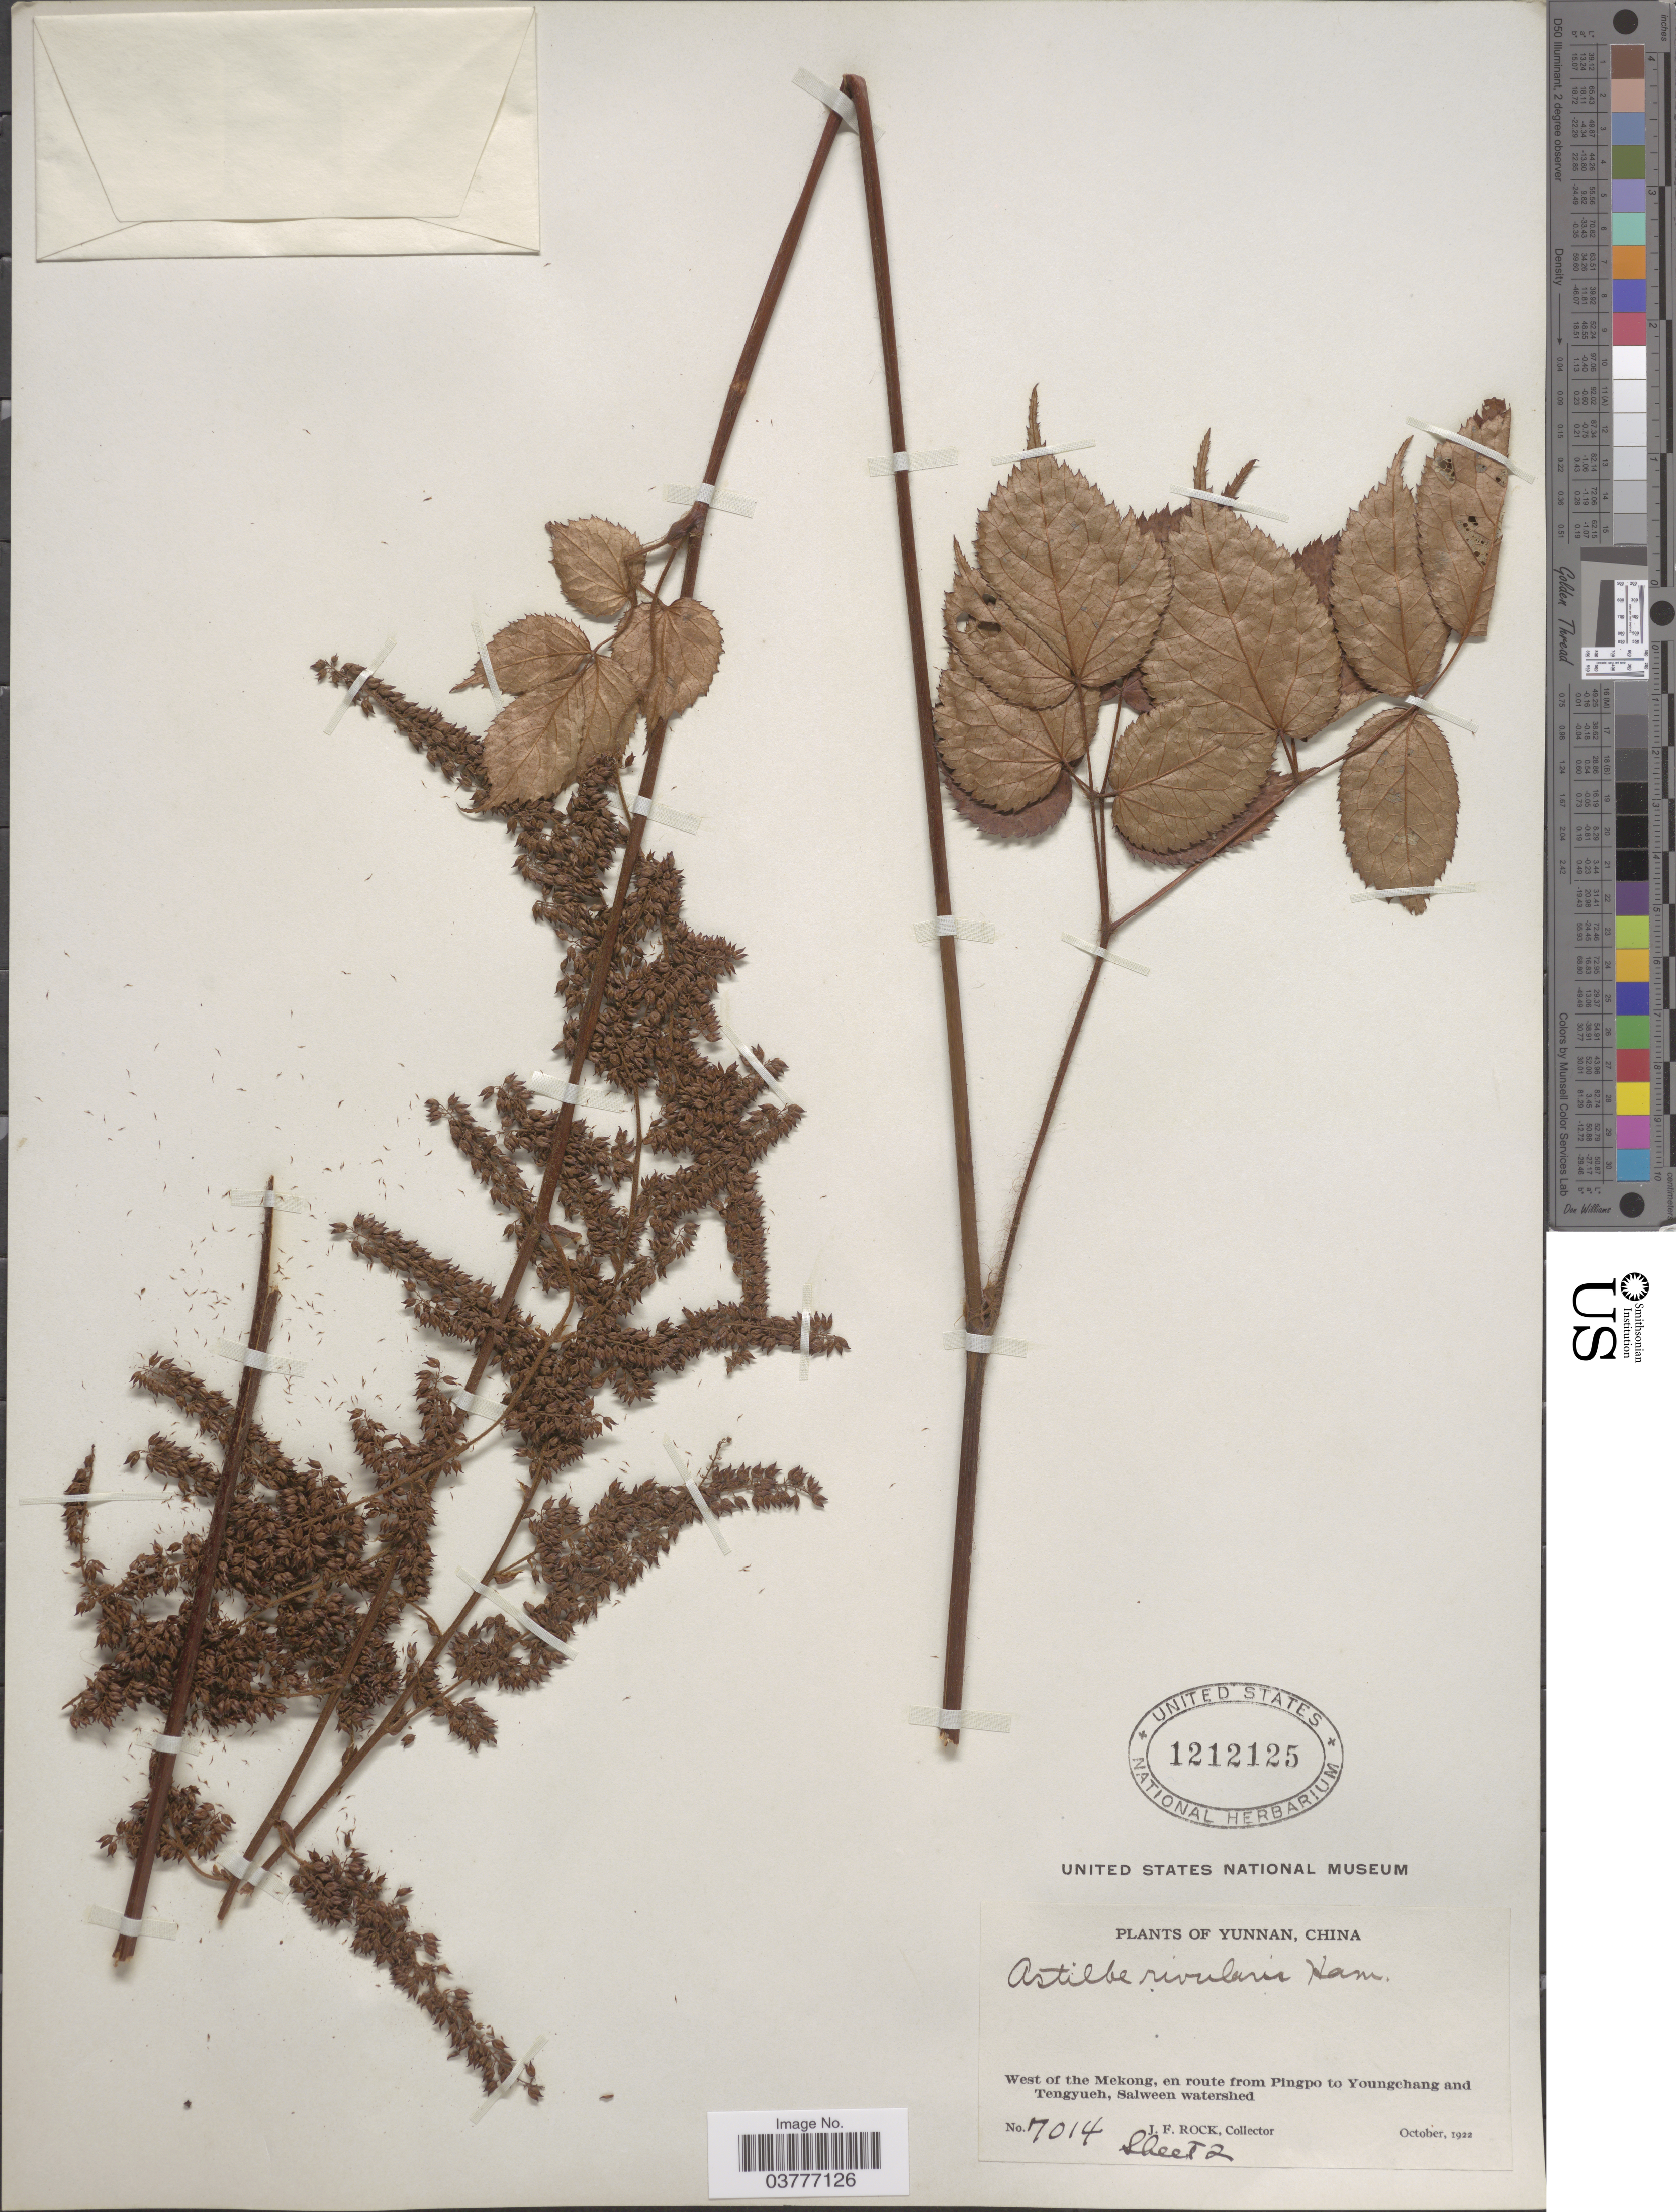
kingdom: Plantae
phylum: Tracheophyta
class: Magnoliopsida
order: Saxifragales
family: Saxifragaceae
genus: Astilbe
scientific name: Astilbe rivularis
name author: Buch.-Ham. ex D. Don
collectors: J. Rock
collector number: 7014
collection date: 1922-10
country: China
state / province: Yunnan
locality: West of the Mekong, en route from Pingpo to Youngchang and Tengyueh, Salween watershed.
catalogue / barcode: US 1212125